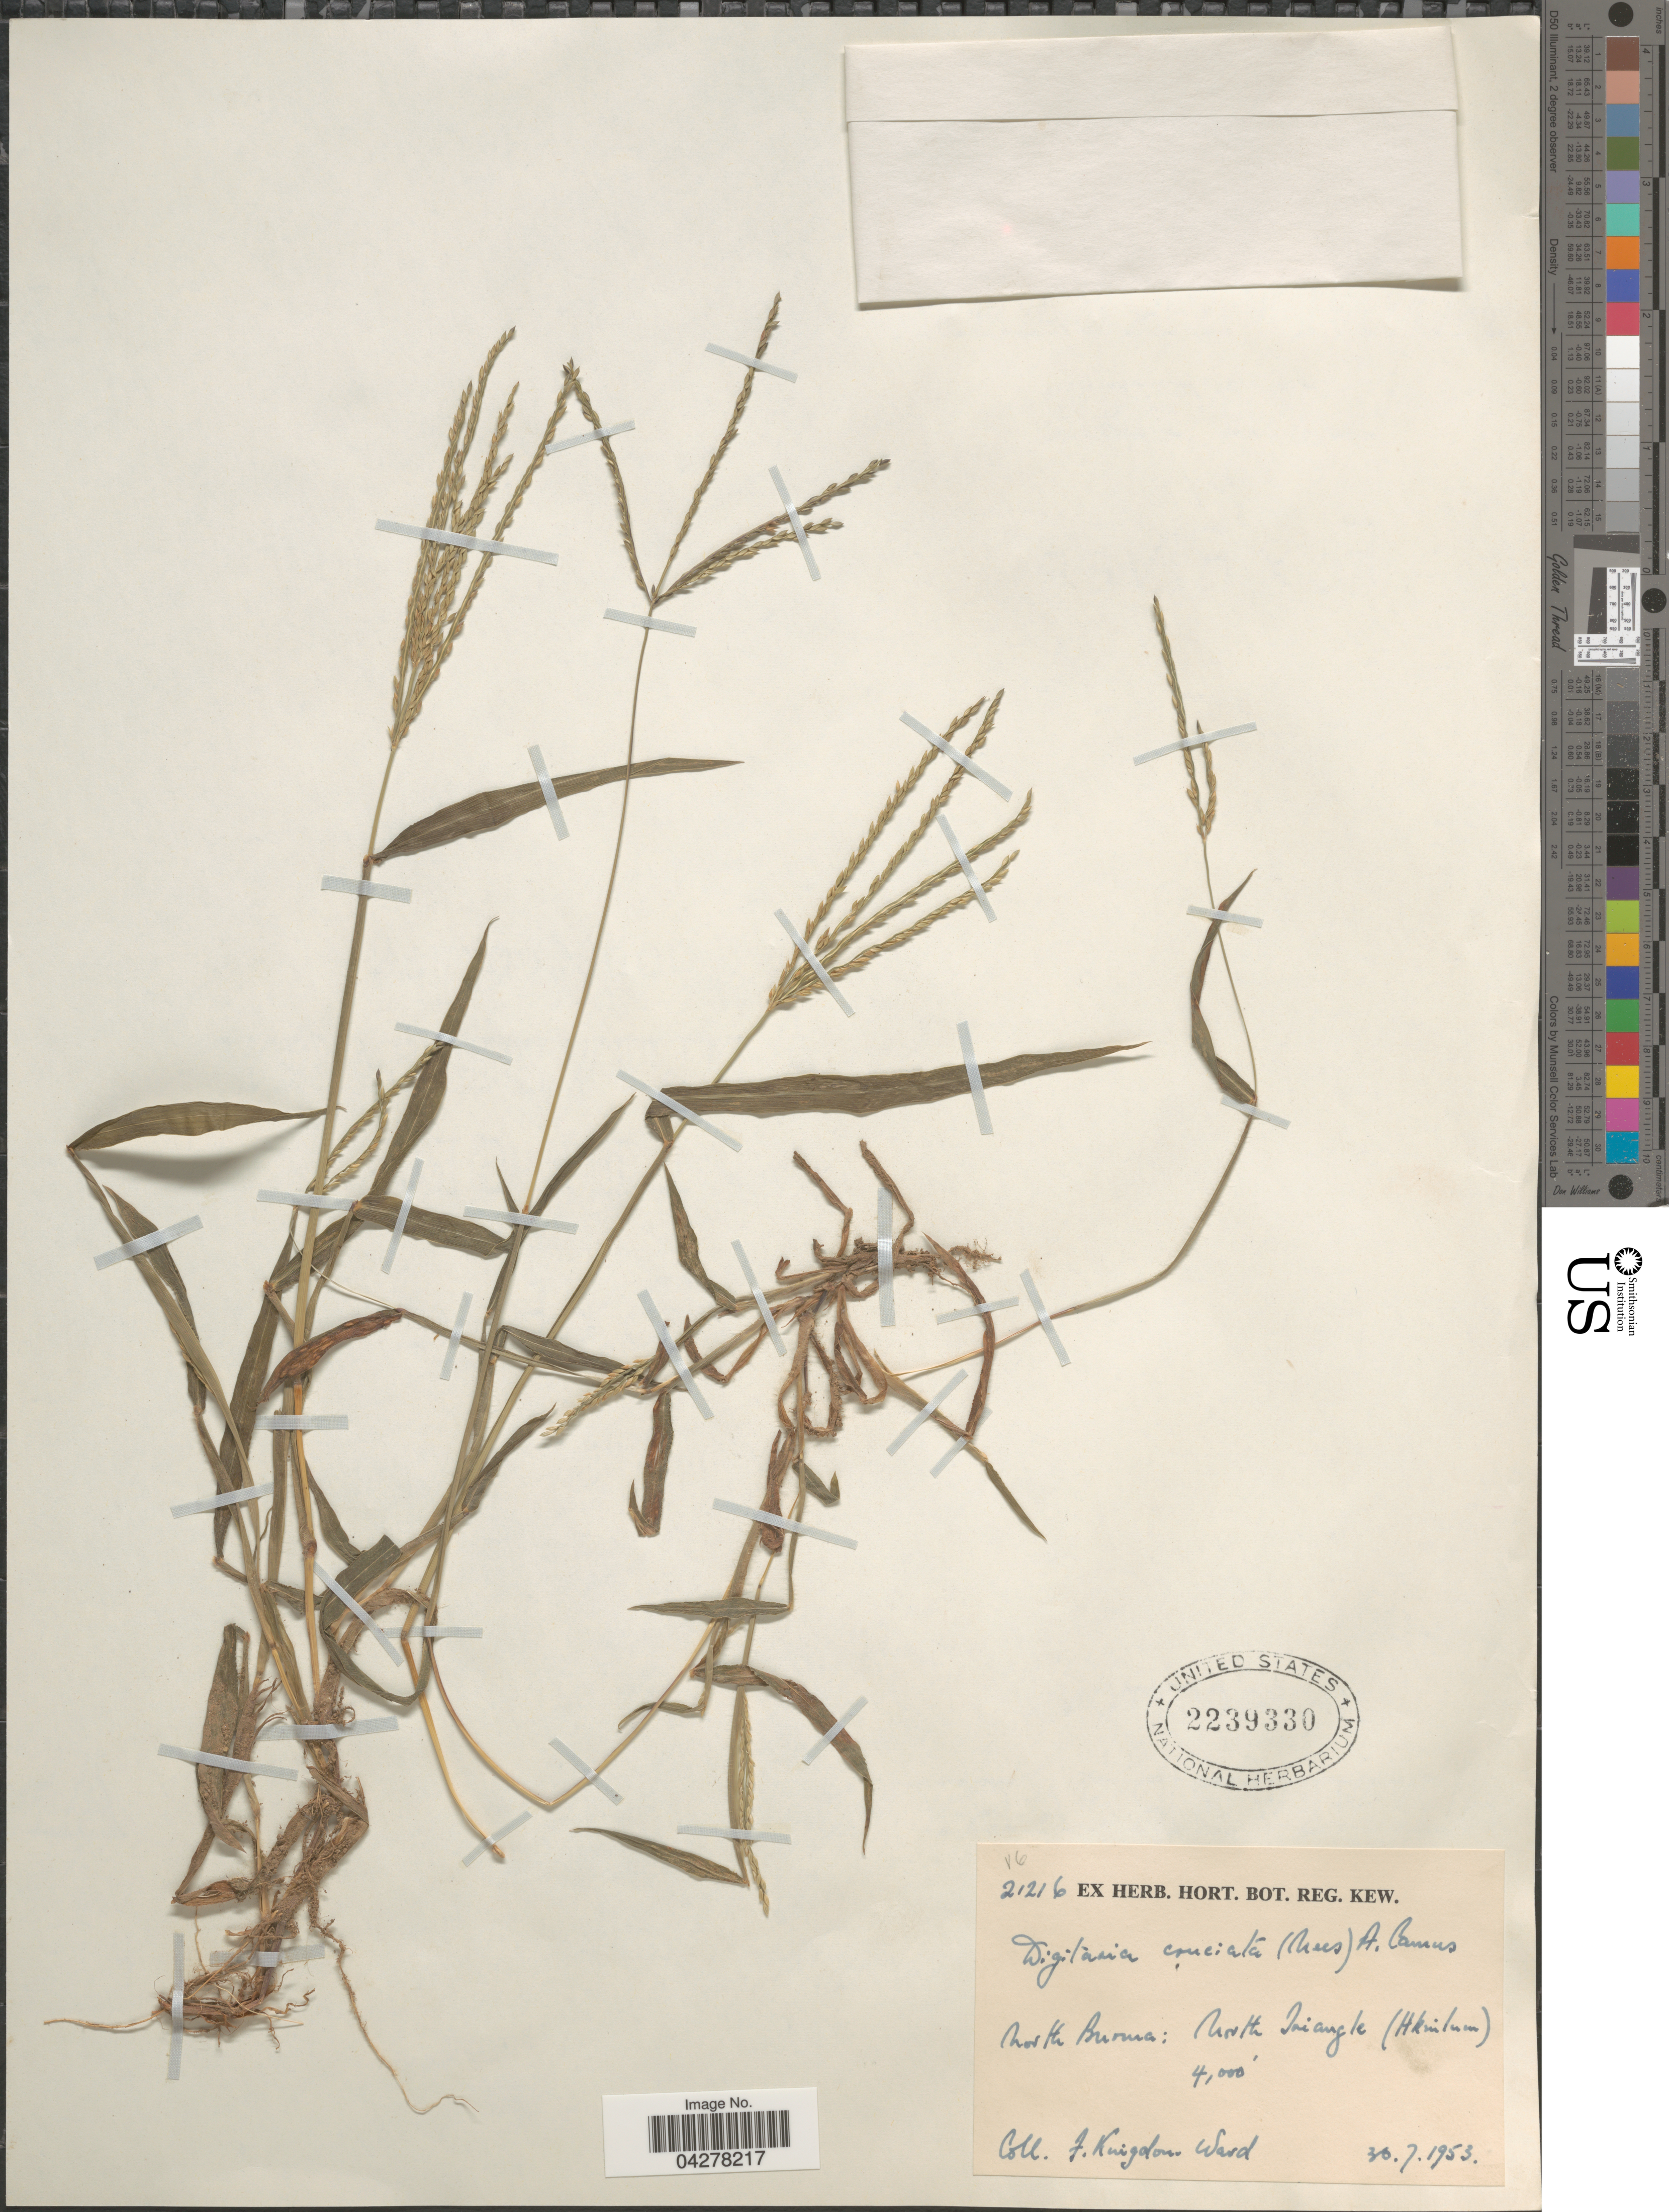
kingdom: Plantae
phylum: Tracheophyta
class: Liliopsida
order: Poales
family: Poaceae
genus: Digitaria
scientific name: Digitaria cruciata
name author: (Nees ex Steud.) A. Camus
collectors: F. Kingdon Ward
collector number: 21216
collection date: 1953-07-30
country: Myanmar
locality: North Burma: North Triangle (Hkinlum).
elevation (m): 1219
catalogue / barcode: US 2239330